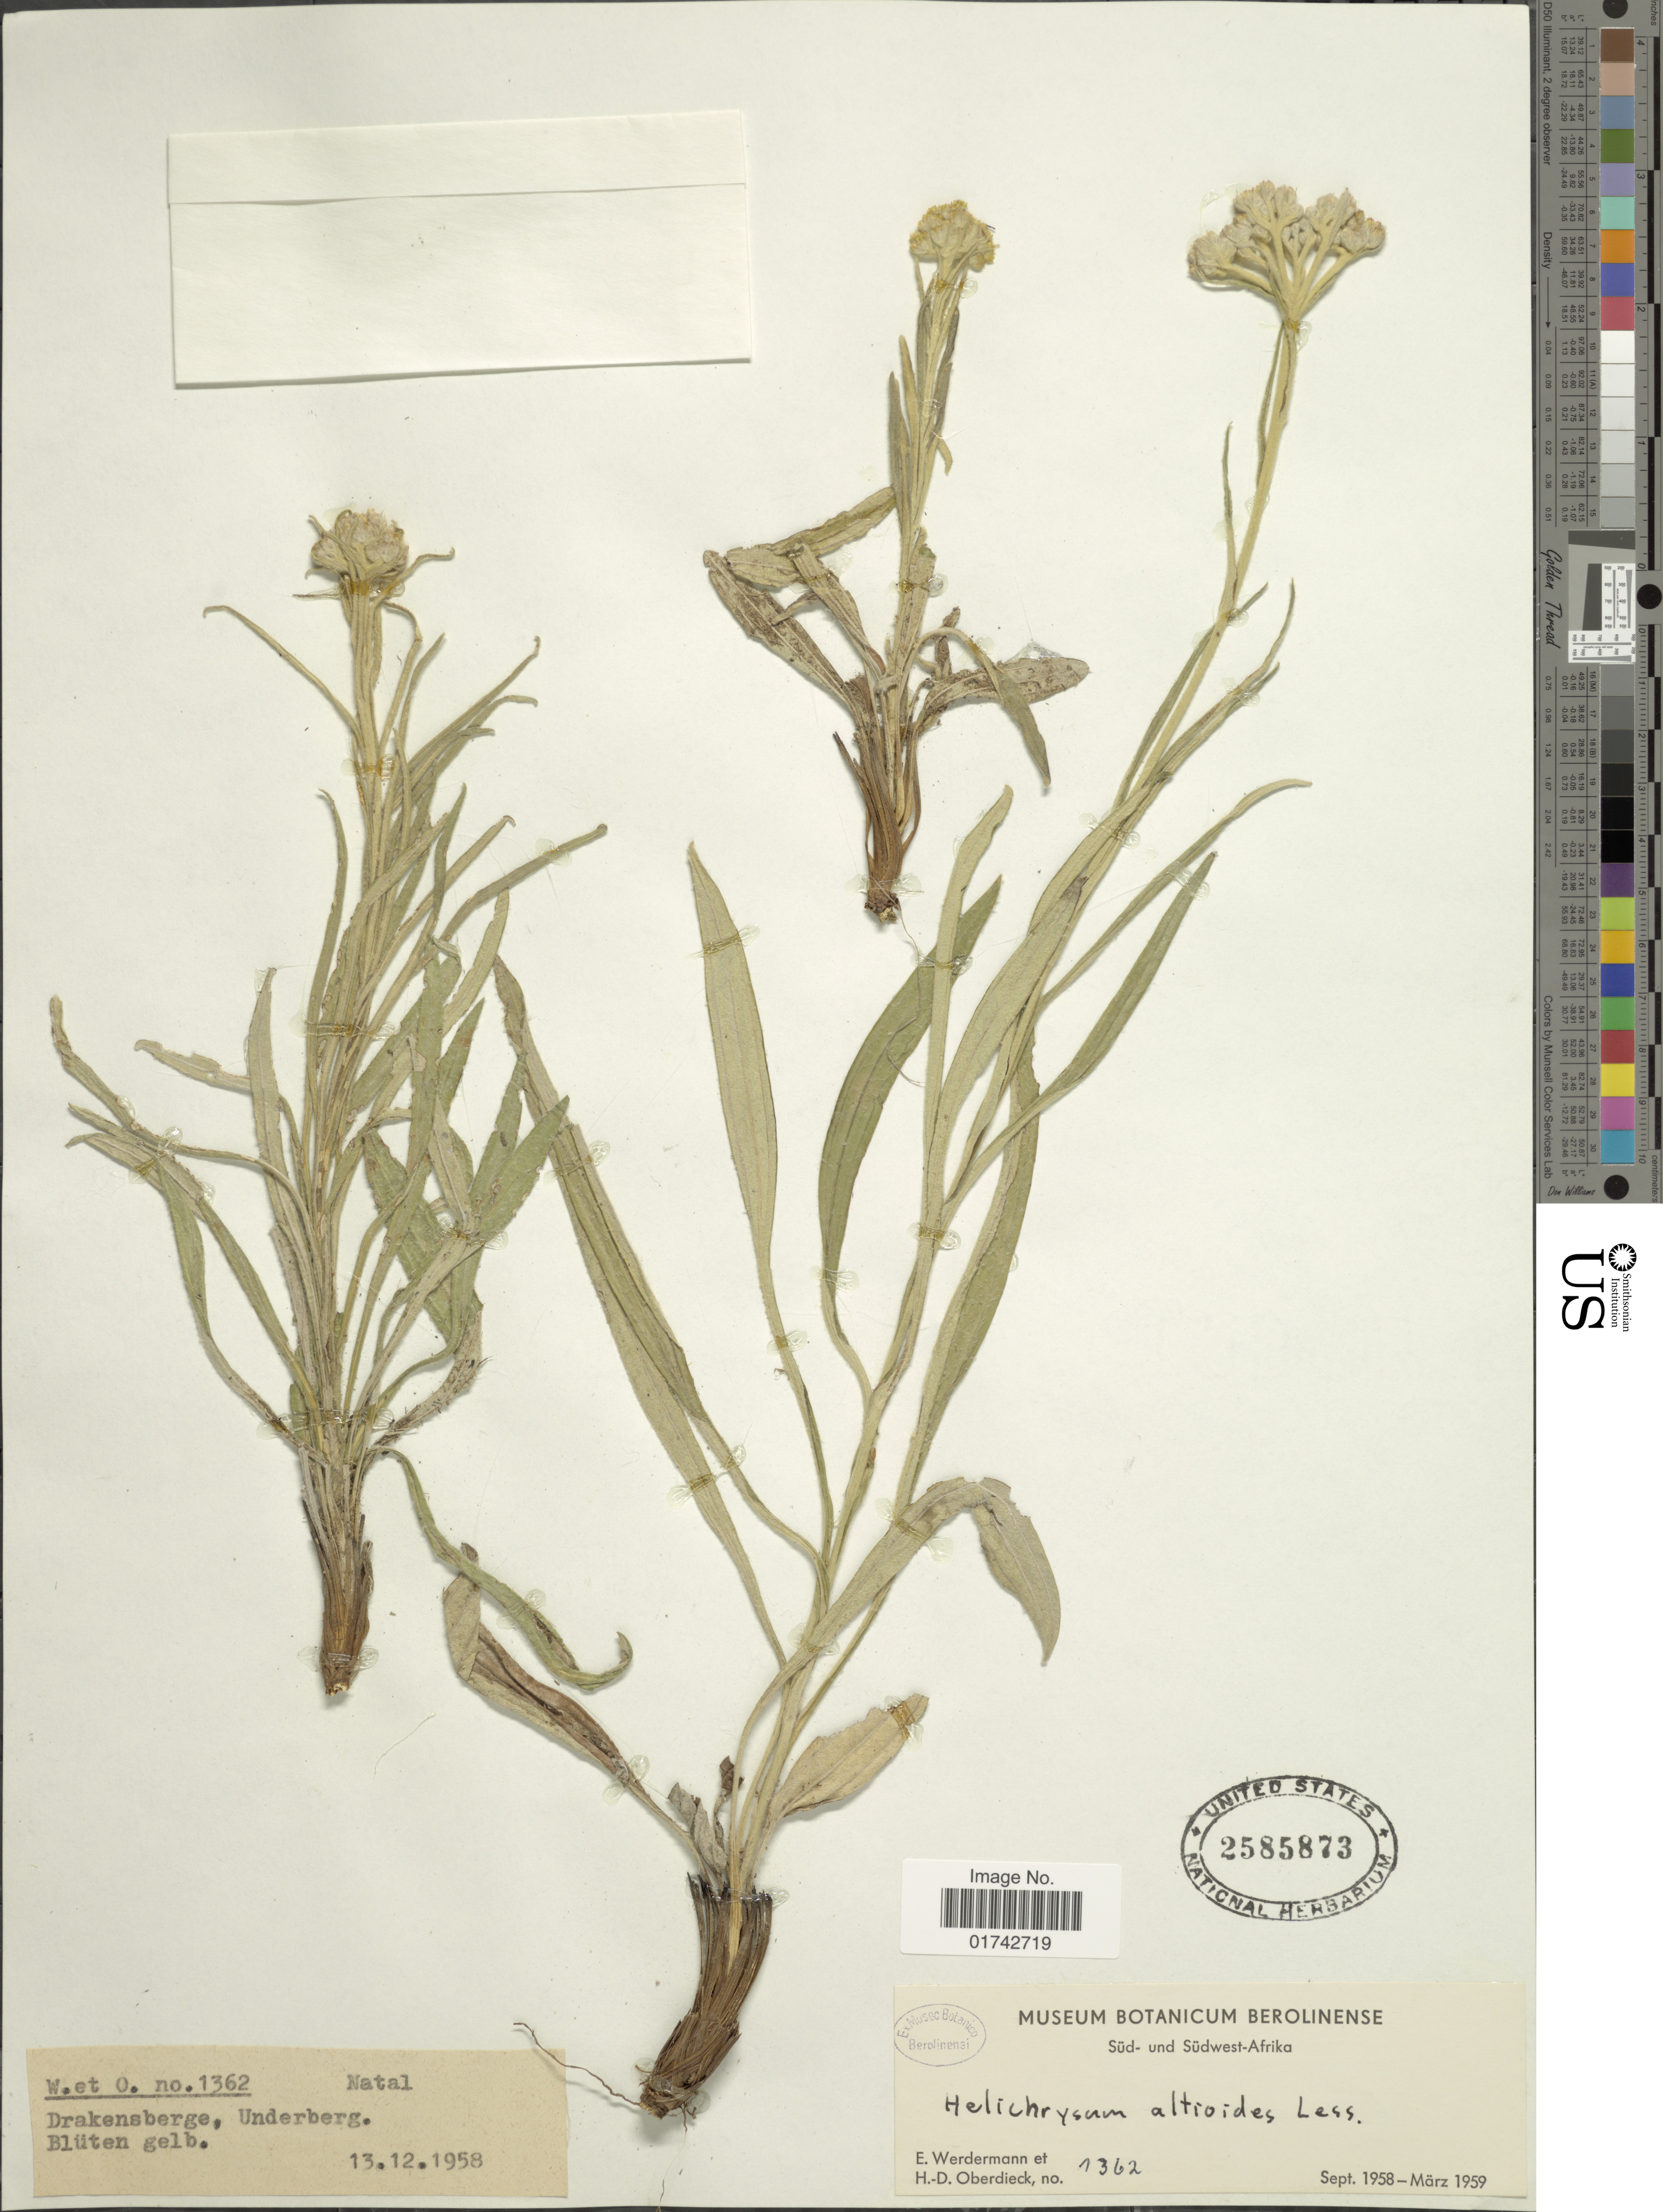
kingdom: Plantae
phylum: Tracheophyta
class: Magnoliopsida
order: Asterales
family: Asteraceae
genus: Helichrysum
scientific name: Helichrysum allioides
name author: Less.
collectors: E. Werdermann & H. Oberdieck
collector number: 1362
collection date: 1958-12-13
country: South Africa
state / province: KwaZulu-Natal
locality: Natal. Drakensberge, Underberg. Blüten gelb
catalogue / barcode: US 2585873